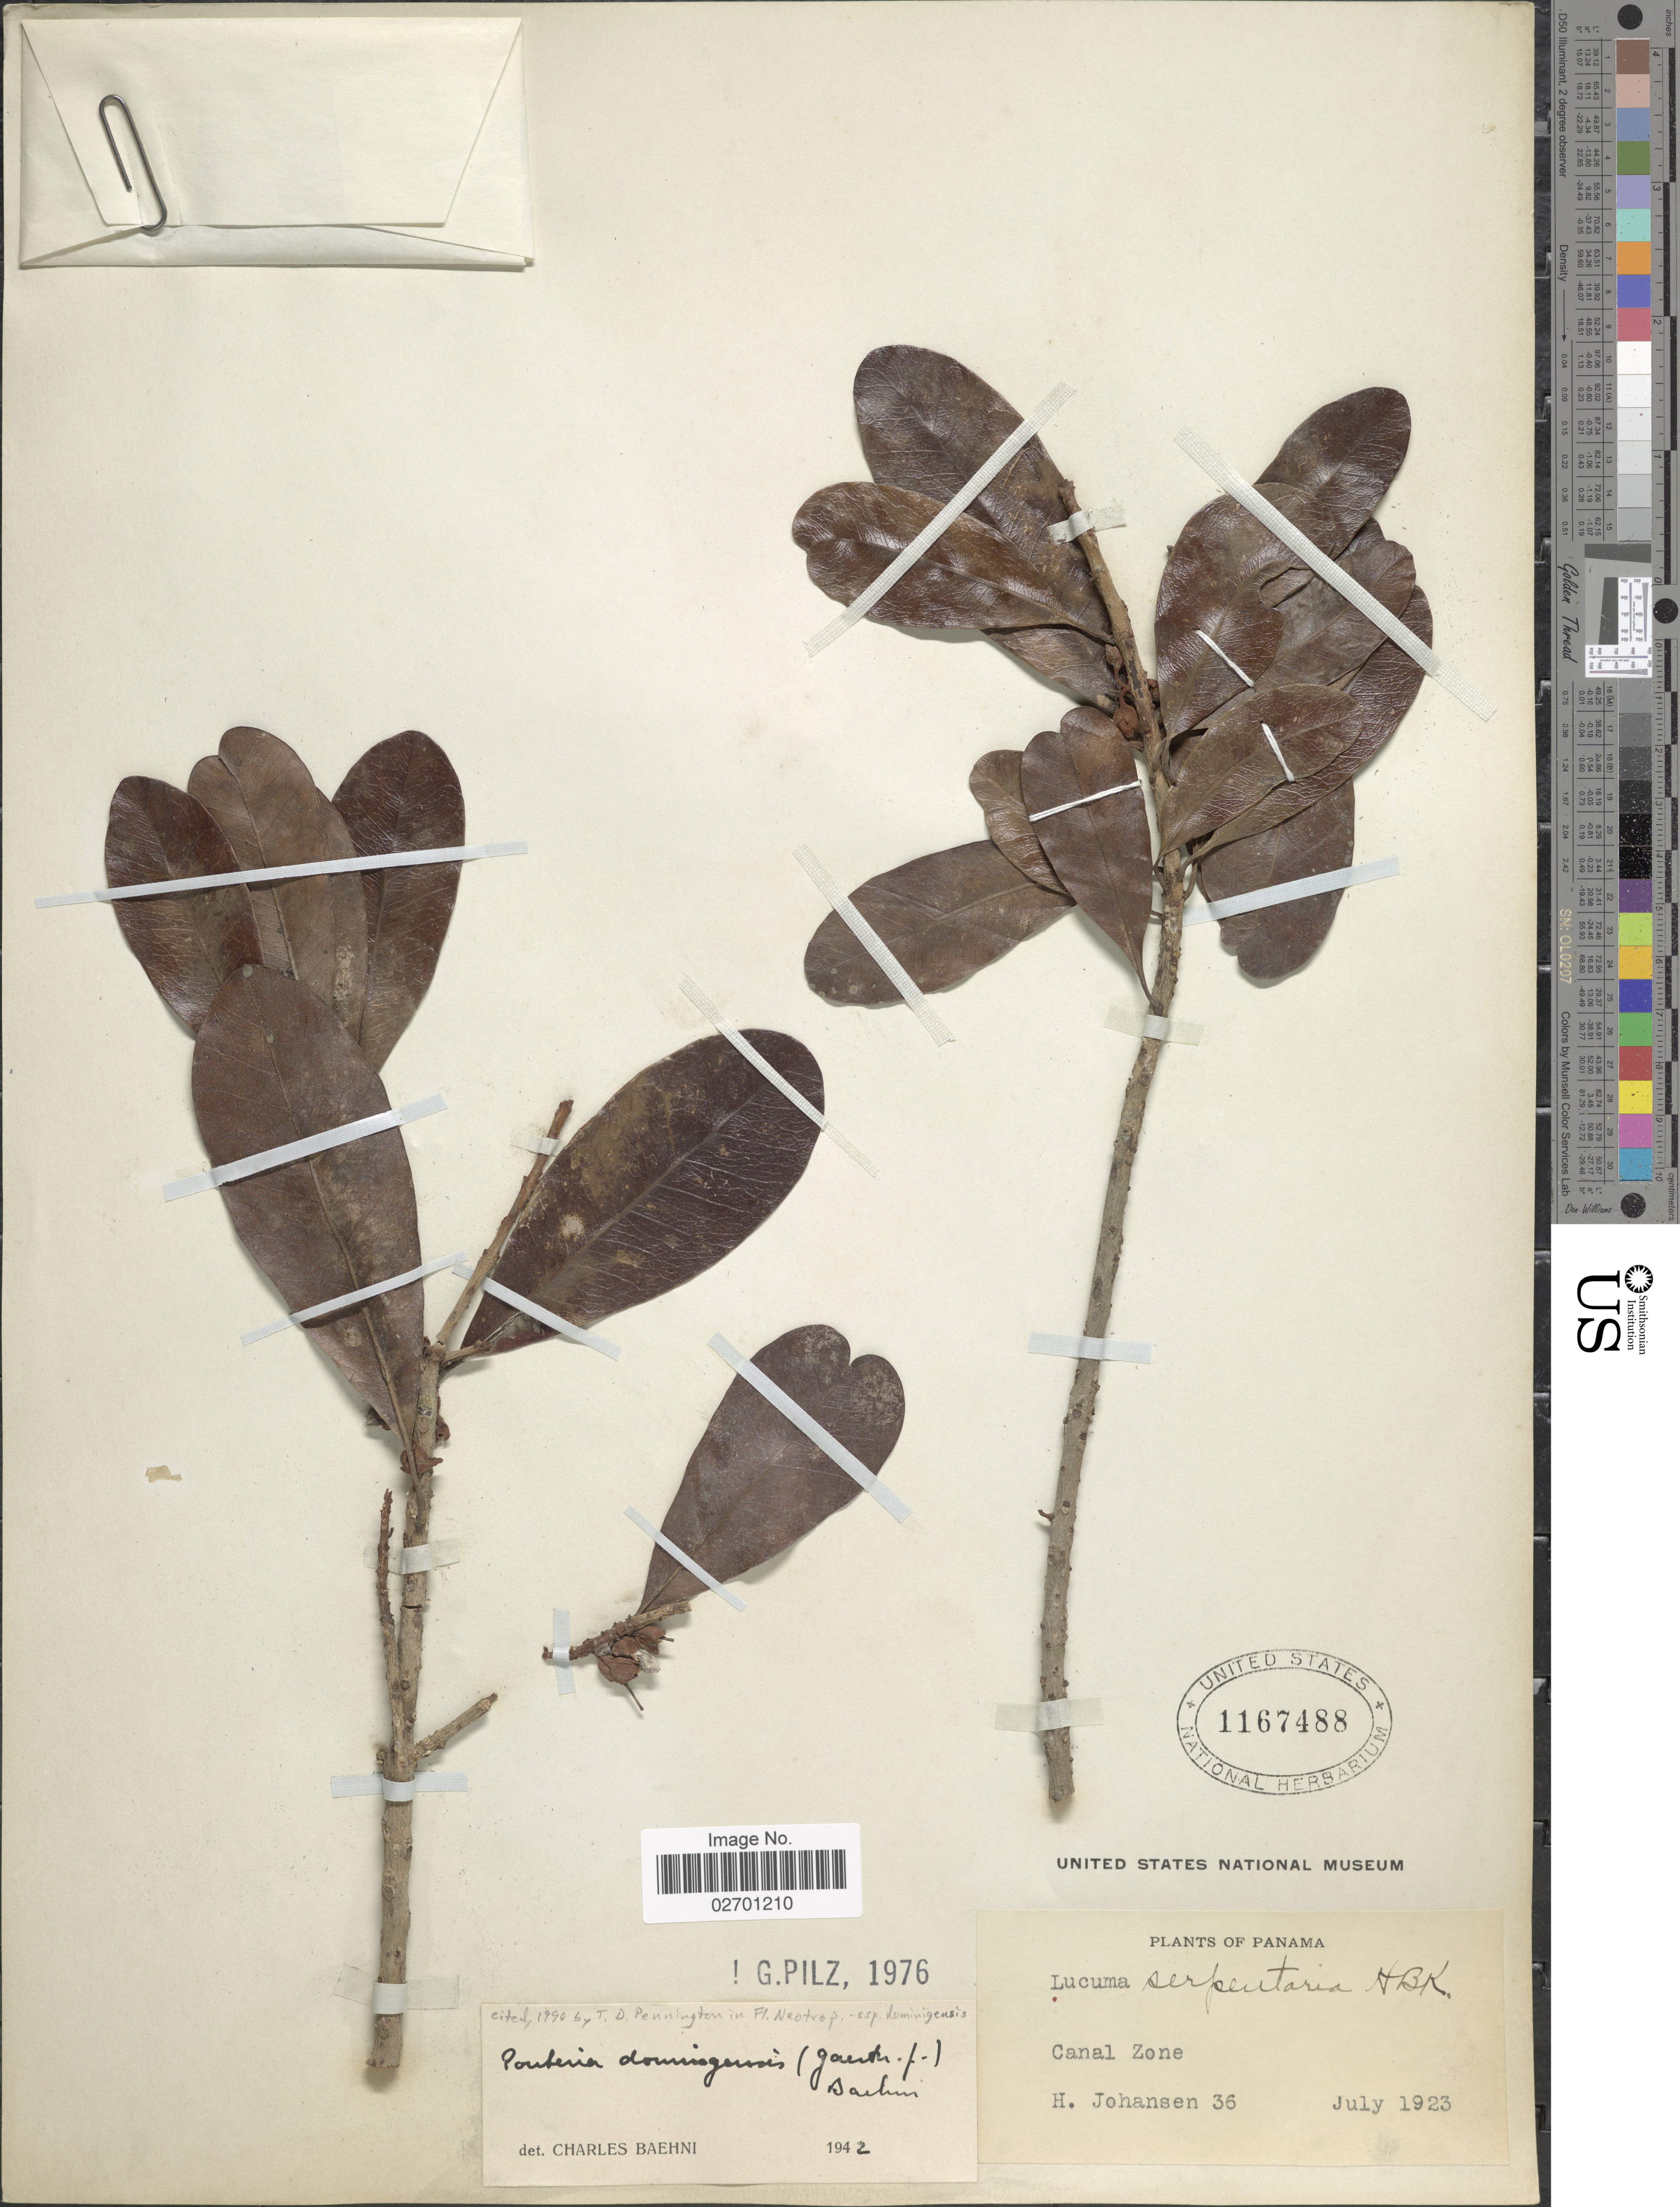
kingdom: Plantae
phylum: Tracheophyta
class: Magnoliopsida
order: Ericales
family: Sapotaceae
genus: Pouteria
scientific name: Pouteria domingensis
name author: (C.F. Gaertn.) Baehni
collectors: H. Johansen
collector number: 36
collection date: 1923-07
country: Panama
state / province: Colón / Panamá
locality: Canal Zone.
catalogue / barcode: US 1167488